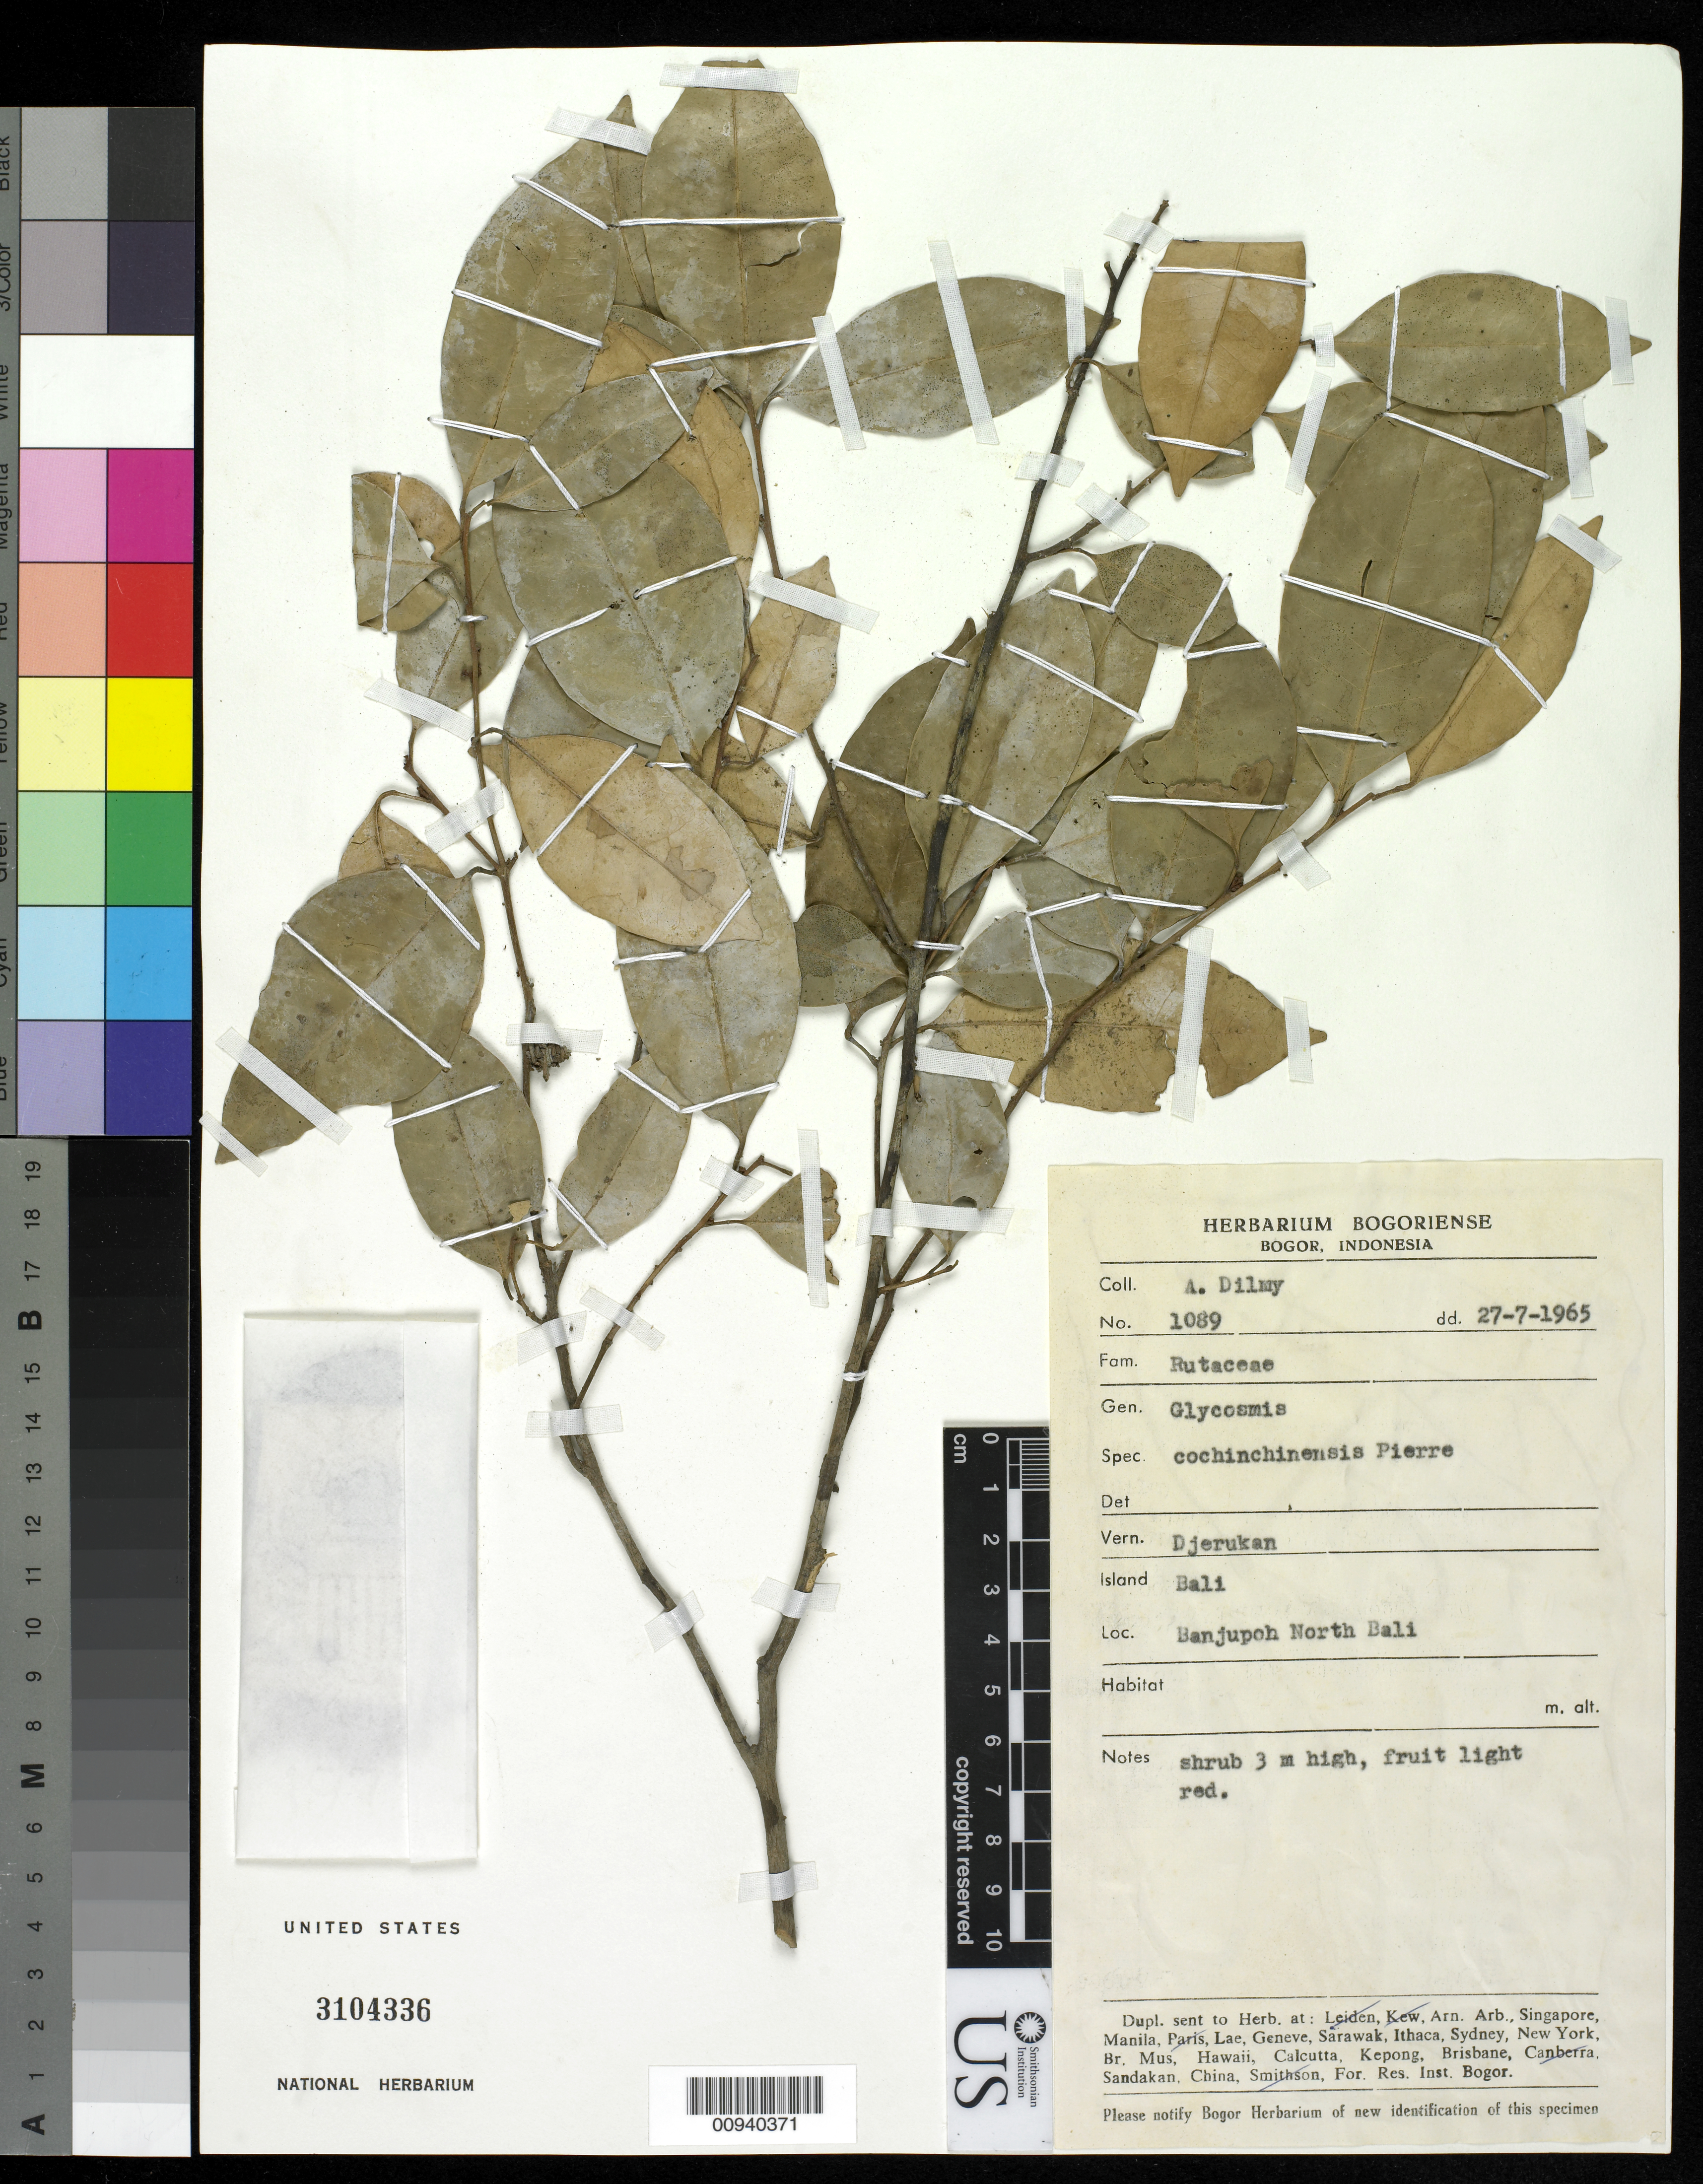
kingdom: Plantae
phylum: Tracheophyta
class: Magnoliopsida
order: Sapindales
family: Rutaceae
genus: Glycosmis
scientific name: Glycosmis cochinchinensis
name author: (Lour.) Pierre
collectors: A. Dilmy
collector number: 1089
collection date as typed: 27 Jul 1965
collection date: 1965-07-27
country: Indonesia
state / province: Lesser Sunda Is.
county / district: West Nusa Tenggara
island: Bali I.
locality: Banjupoh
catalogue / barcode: US 3104336